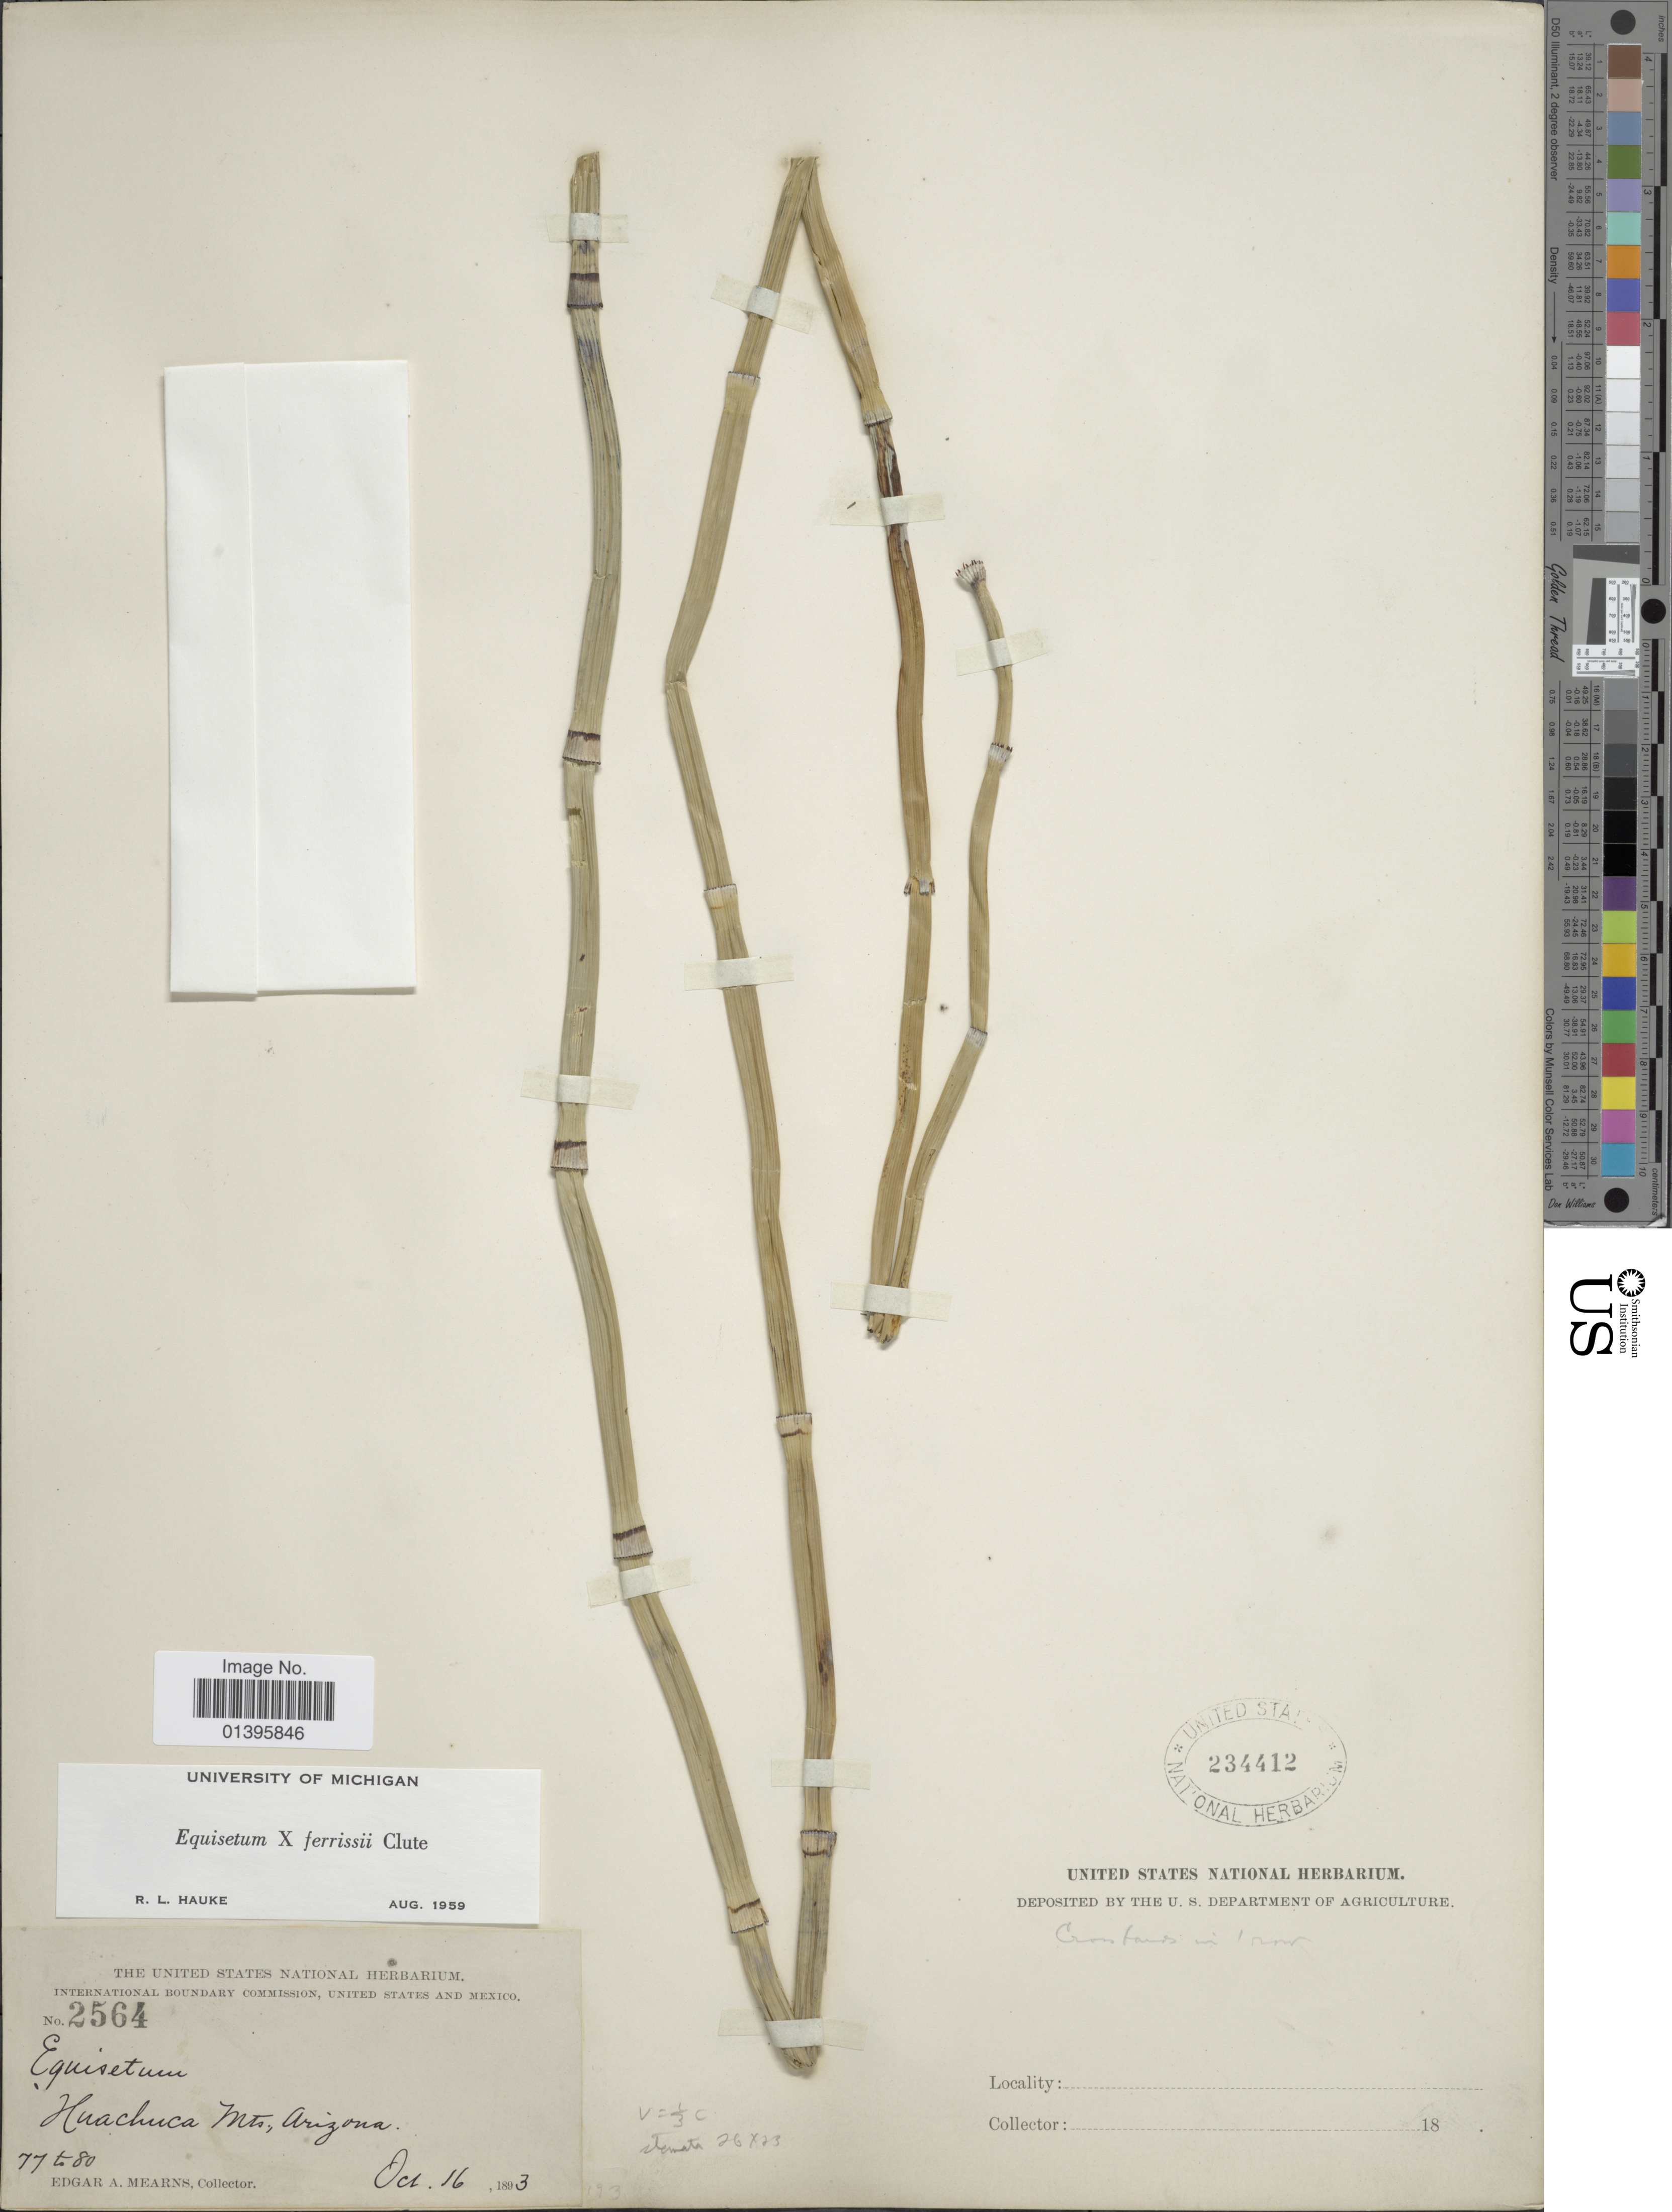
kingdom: Plantae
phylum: Tracheophyta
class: Polypodiopsida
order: Equisetales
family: Equisetaceae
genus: Equisetum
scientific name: Equisetum x ferrissii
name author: Clute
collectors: E. A. Mearns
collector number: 2564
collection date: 1893-10-16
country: United States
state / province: Arizona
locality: Huachuca Mts.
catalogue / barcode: US 234412